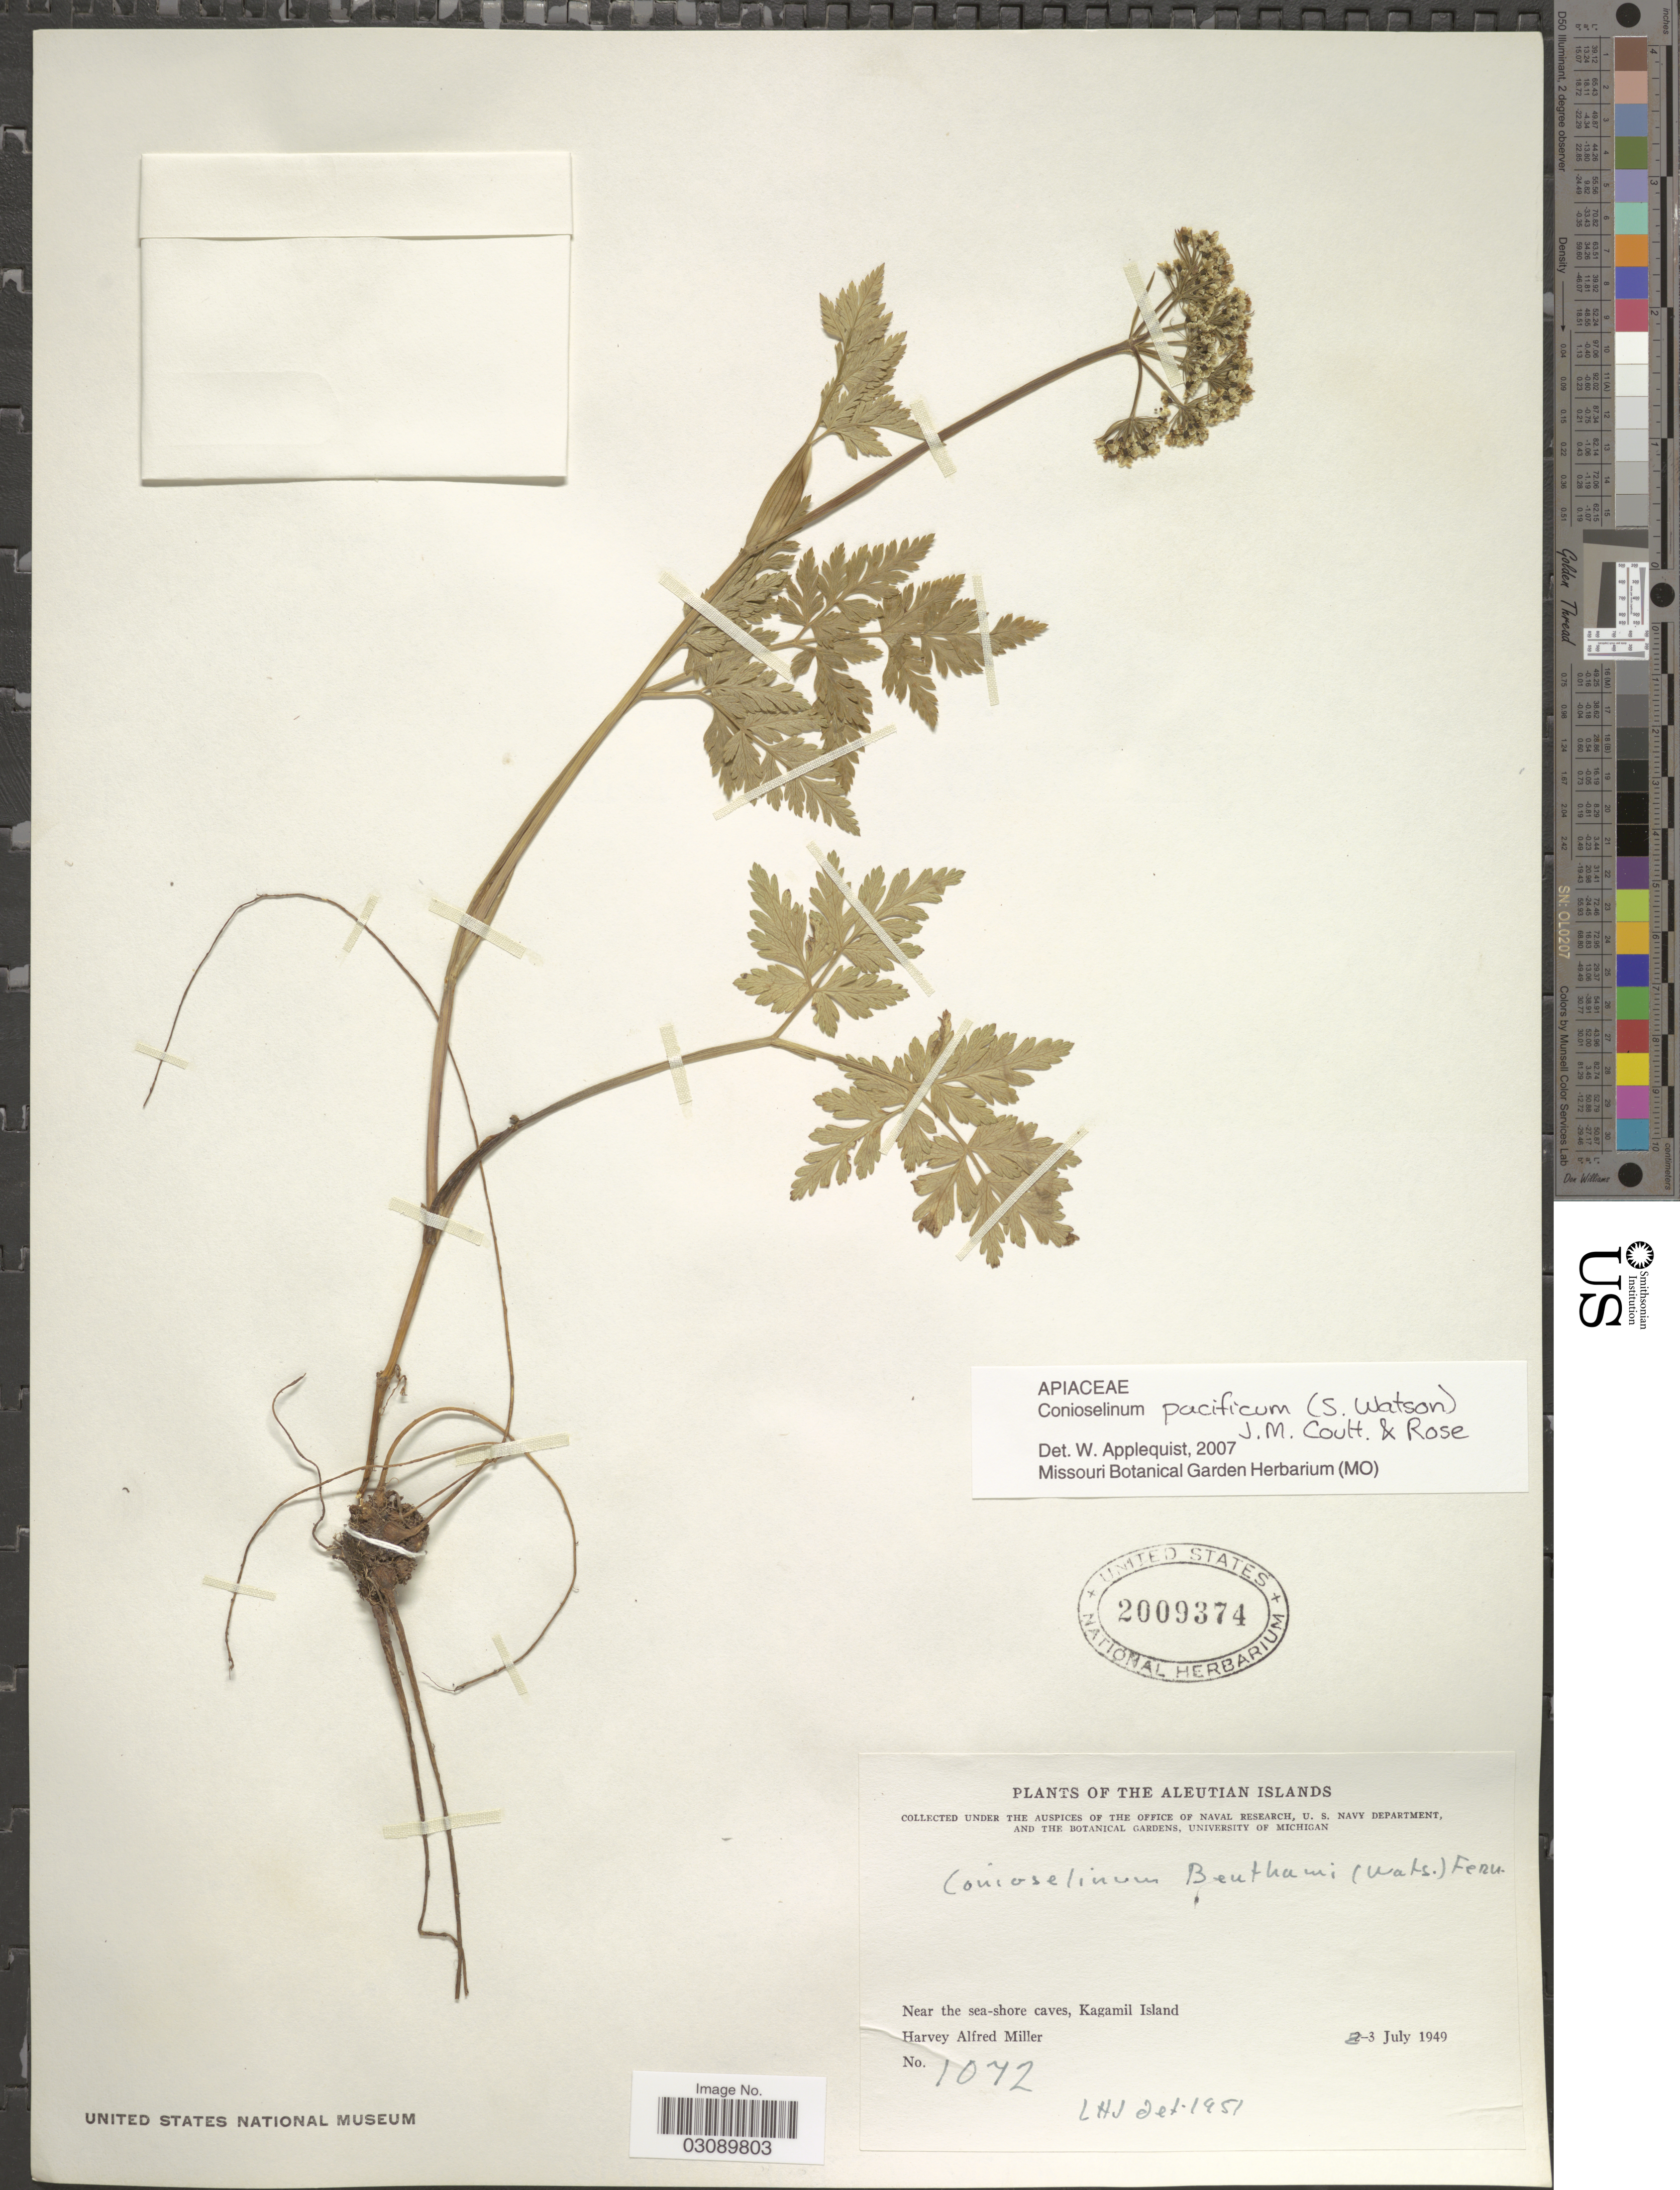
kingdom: Plantae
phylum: Tracheophyta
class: Magnoliopsida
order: Apiales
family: Apiaceae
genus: Conioselinum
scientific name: Conioselinum pacificum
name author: (S. Watson) J.M. Coult. & Rose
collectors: H. A. Miller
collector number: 1072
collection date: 1949-07-03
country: United States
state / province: Alaska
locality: Aleutian Islands. Near the sea-shore caves, Kagamil Island.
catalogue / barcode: US 2009374